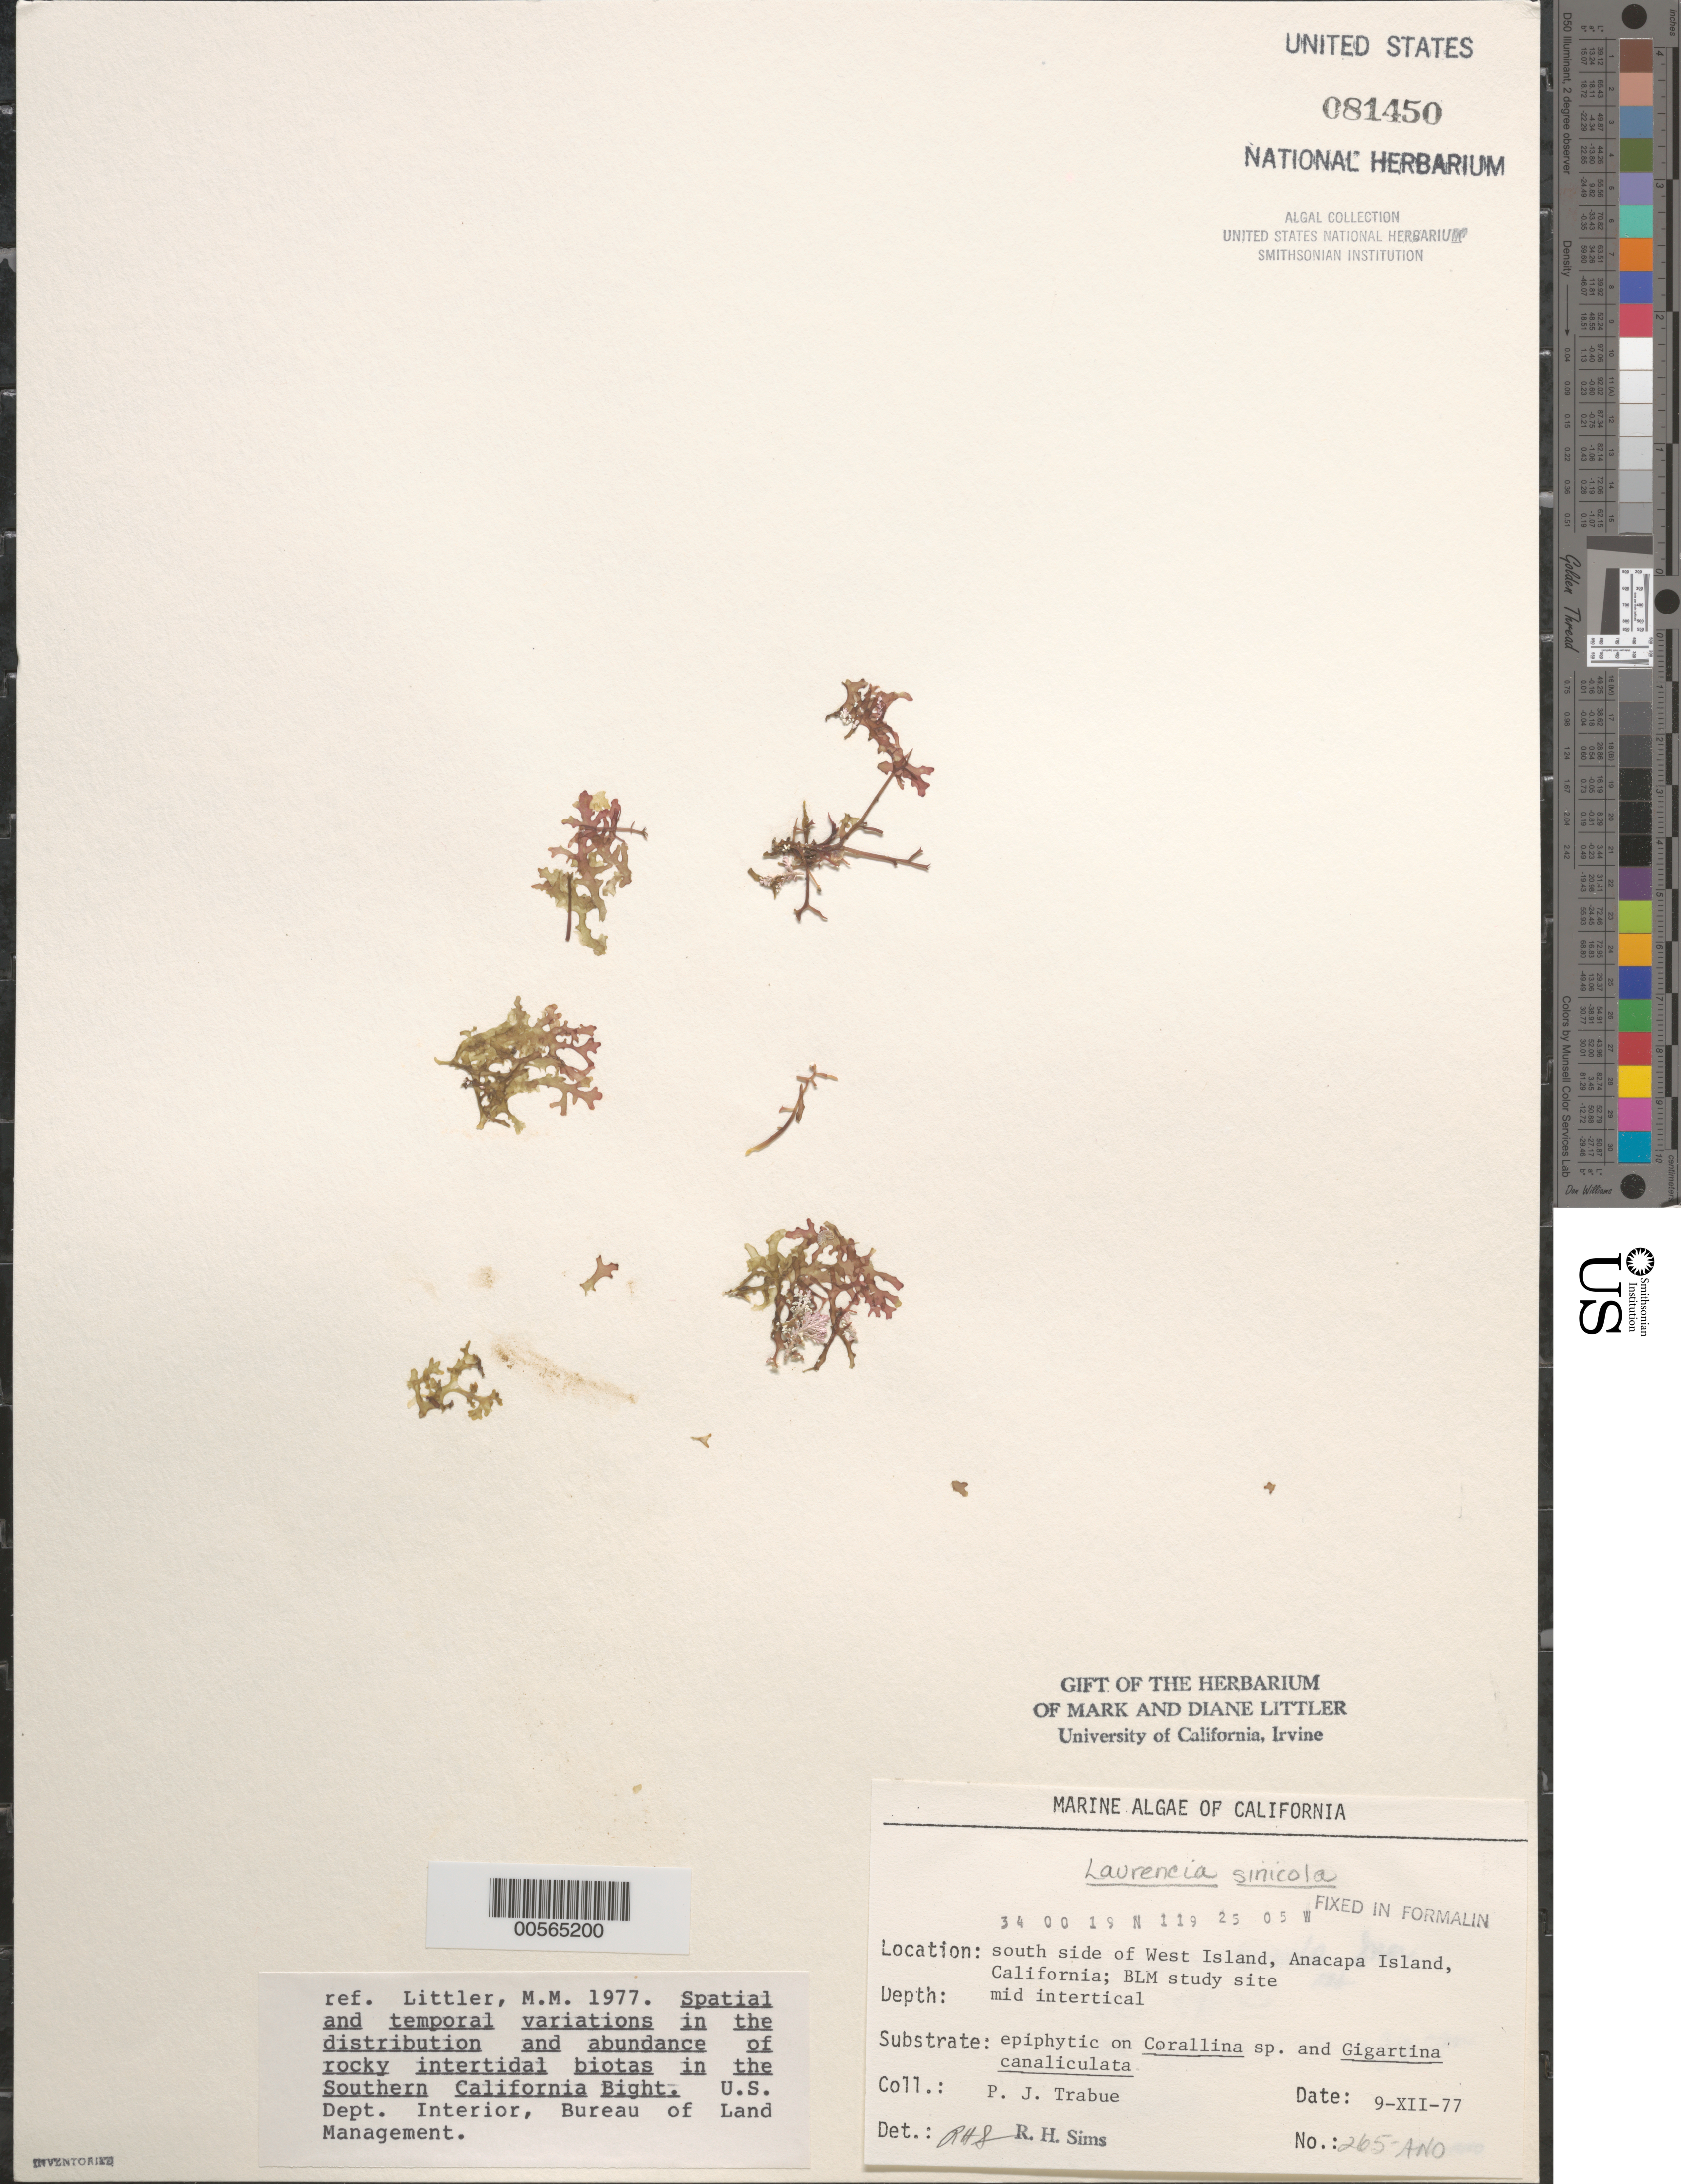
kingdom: Plantae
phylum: Rhodophyta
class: Florideophyceae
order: Ceramiales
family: Rhodomelaceae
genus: Osmundea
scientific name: Osmundea sinicola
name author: (Setchell & N.L. Gardner) K.W. Nam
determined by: Algae name updating Project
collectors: P. J. Trabue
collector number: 265-ANO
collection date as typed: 09 Dec 1977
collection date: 1977-12-09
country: United States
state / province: California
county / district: Ventura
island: Anacapa Island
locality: South side of west island, near Cat Rock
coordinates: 34 00 19 N, 119 25 05 W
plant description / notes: BLM-SOCALBIGHT Rocky Intertidal Survey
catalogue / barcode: US 81450